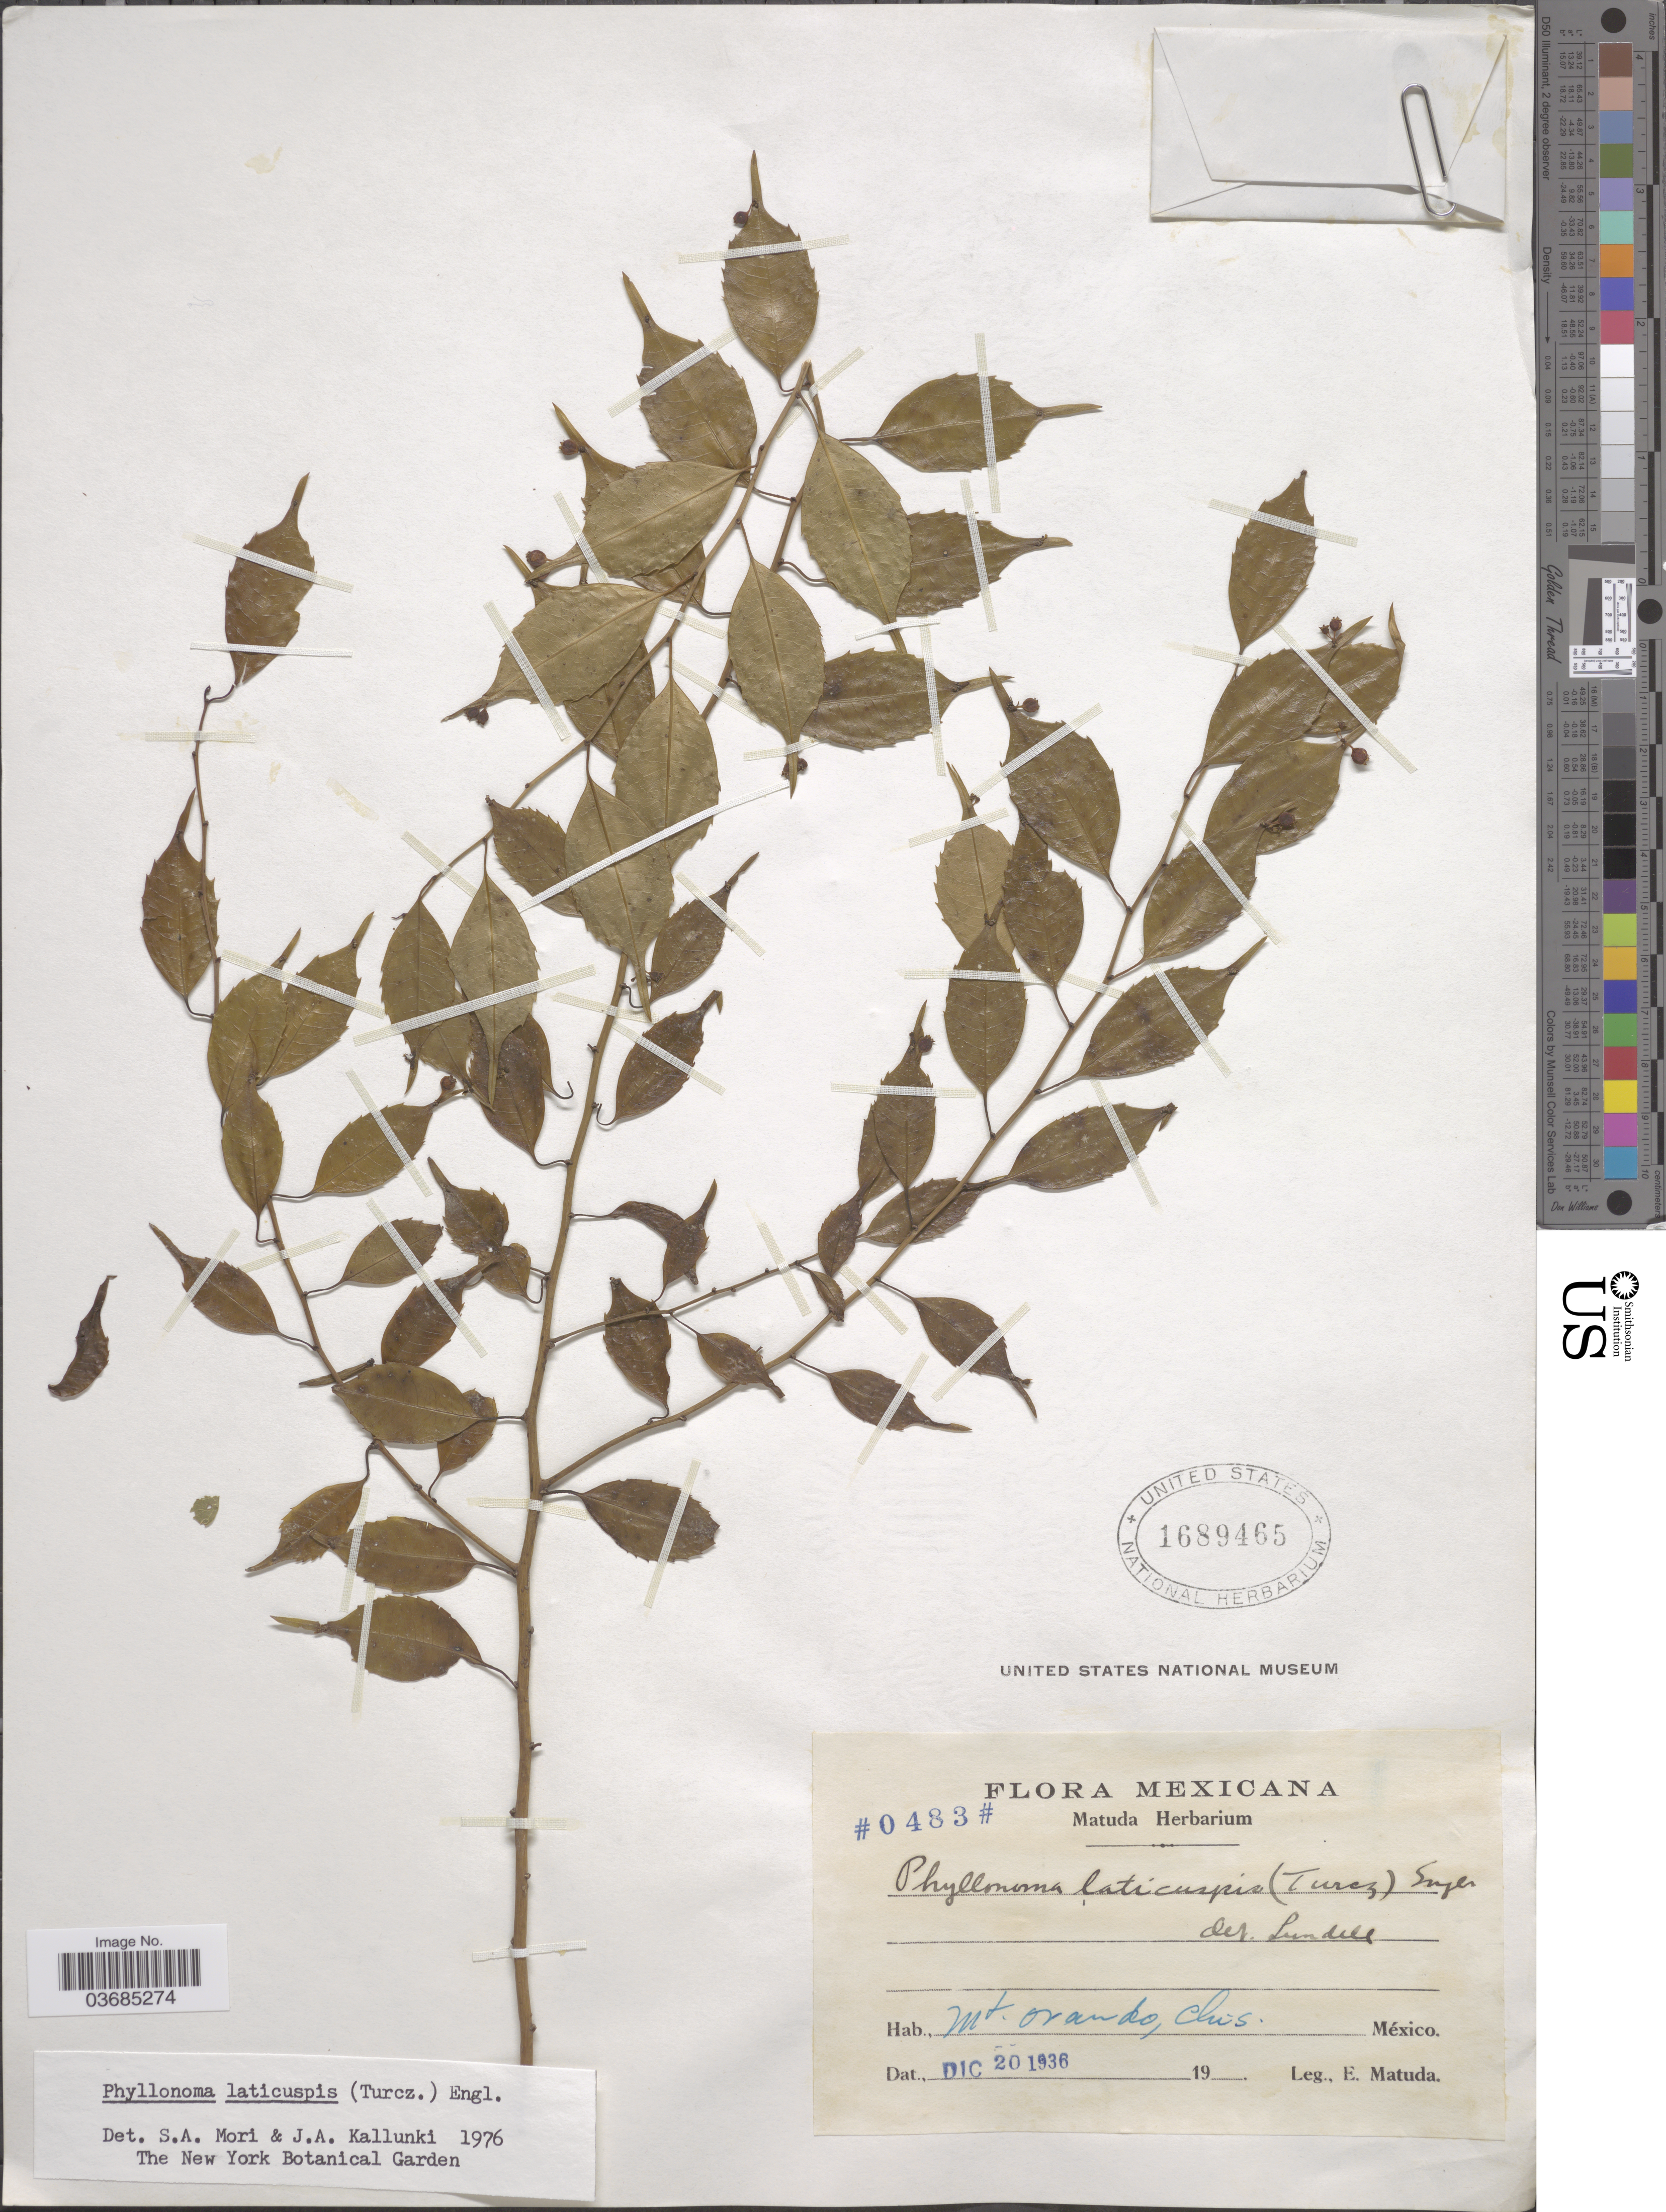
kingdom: Plantae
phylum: Tracheophyta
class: Magnoliopsida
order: Aquifoliales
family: Phyllonomaceae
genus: Phyllonoma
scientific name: Phyllonoma laticuspis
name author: (Turcz.) Engl.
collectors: E. Matuda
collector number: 0483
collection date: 1936-12-20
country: Mexico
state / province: Chiapas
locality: Mt. Orando.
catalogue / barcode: US 1689465